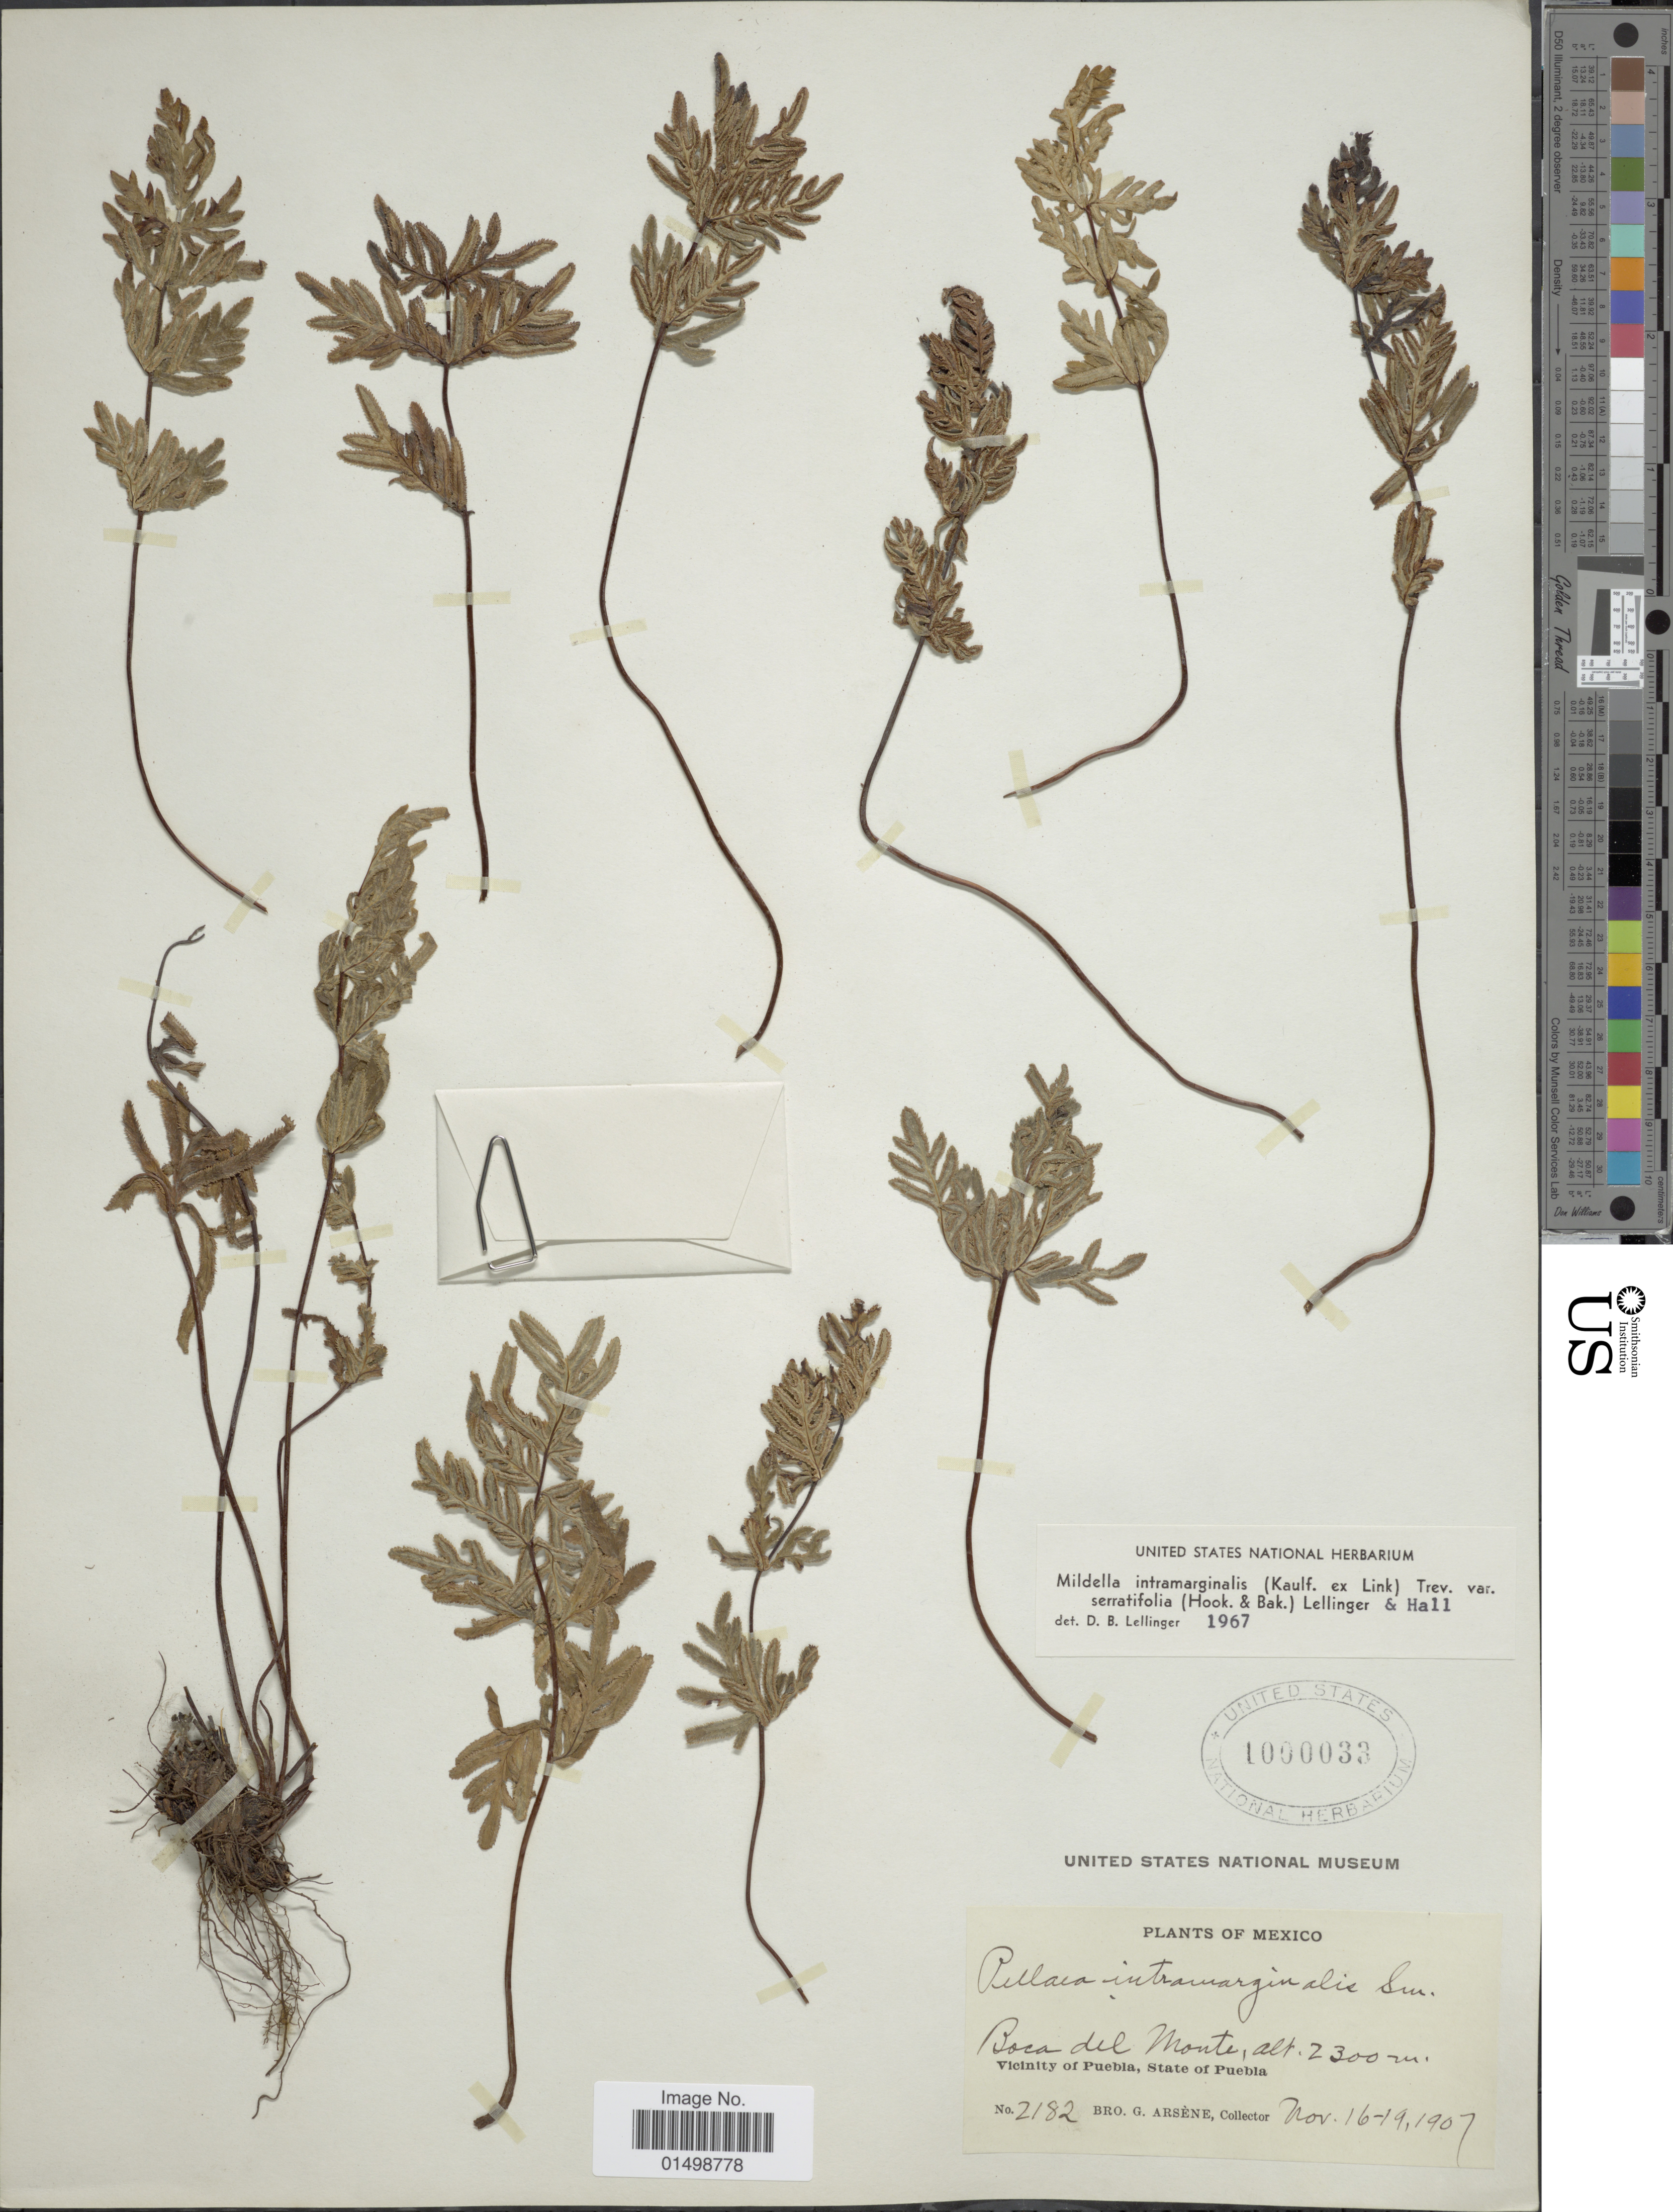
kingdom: Plantae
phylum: Tracheophyta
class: Polypodiopsida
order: Polypodiales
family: Pteridaceae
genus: Cheilanthes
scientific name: Cheilanthes intramarginalis var. serratifolia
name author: (Kaulf.) Hook.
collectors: Bro. G. Arsène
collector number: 2182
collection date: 1907-11-16/1907-11-19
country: Mexico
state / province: Puebla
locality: Boca del Monte, Vicinity of Puebla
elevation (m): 2300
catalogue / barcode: US 1000033